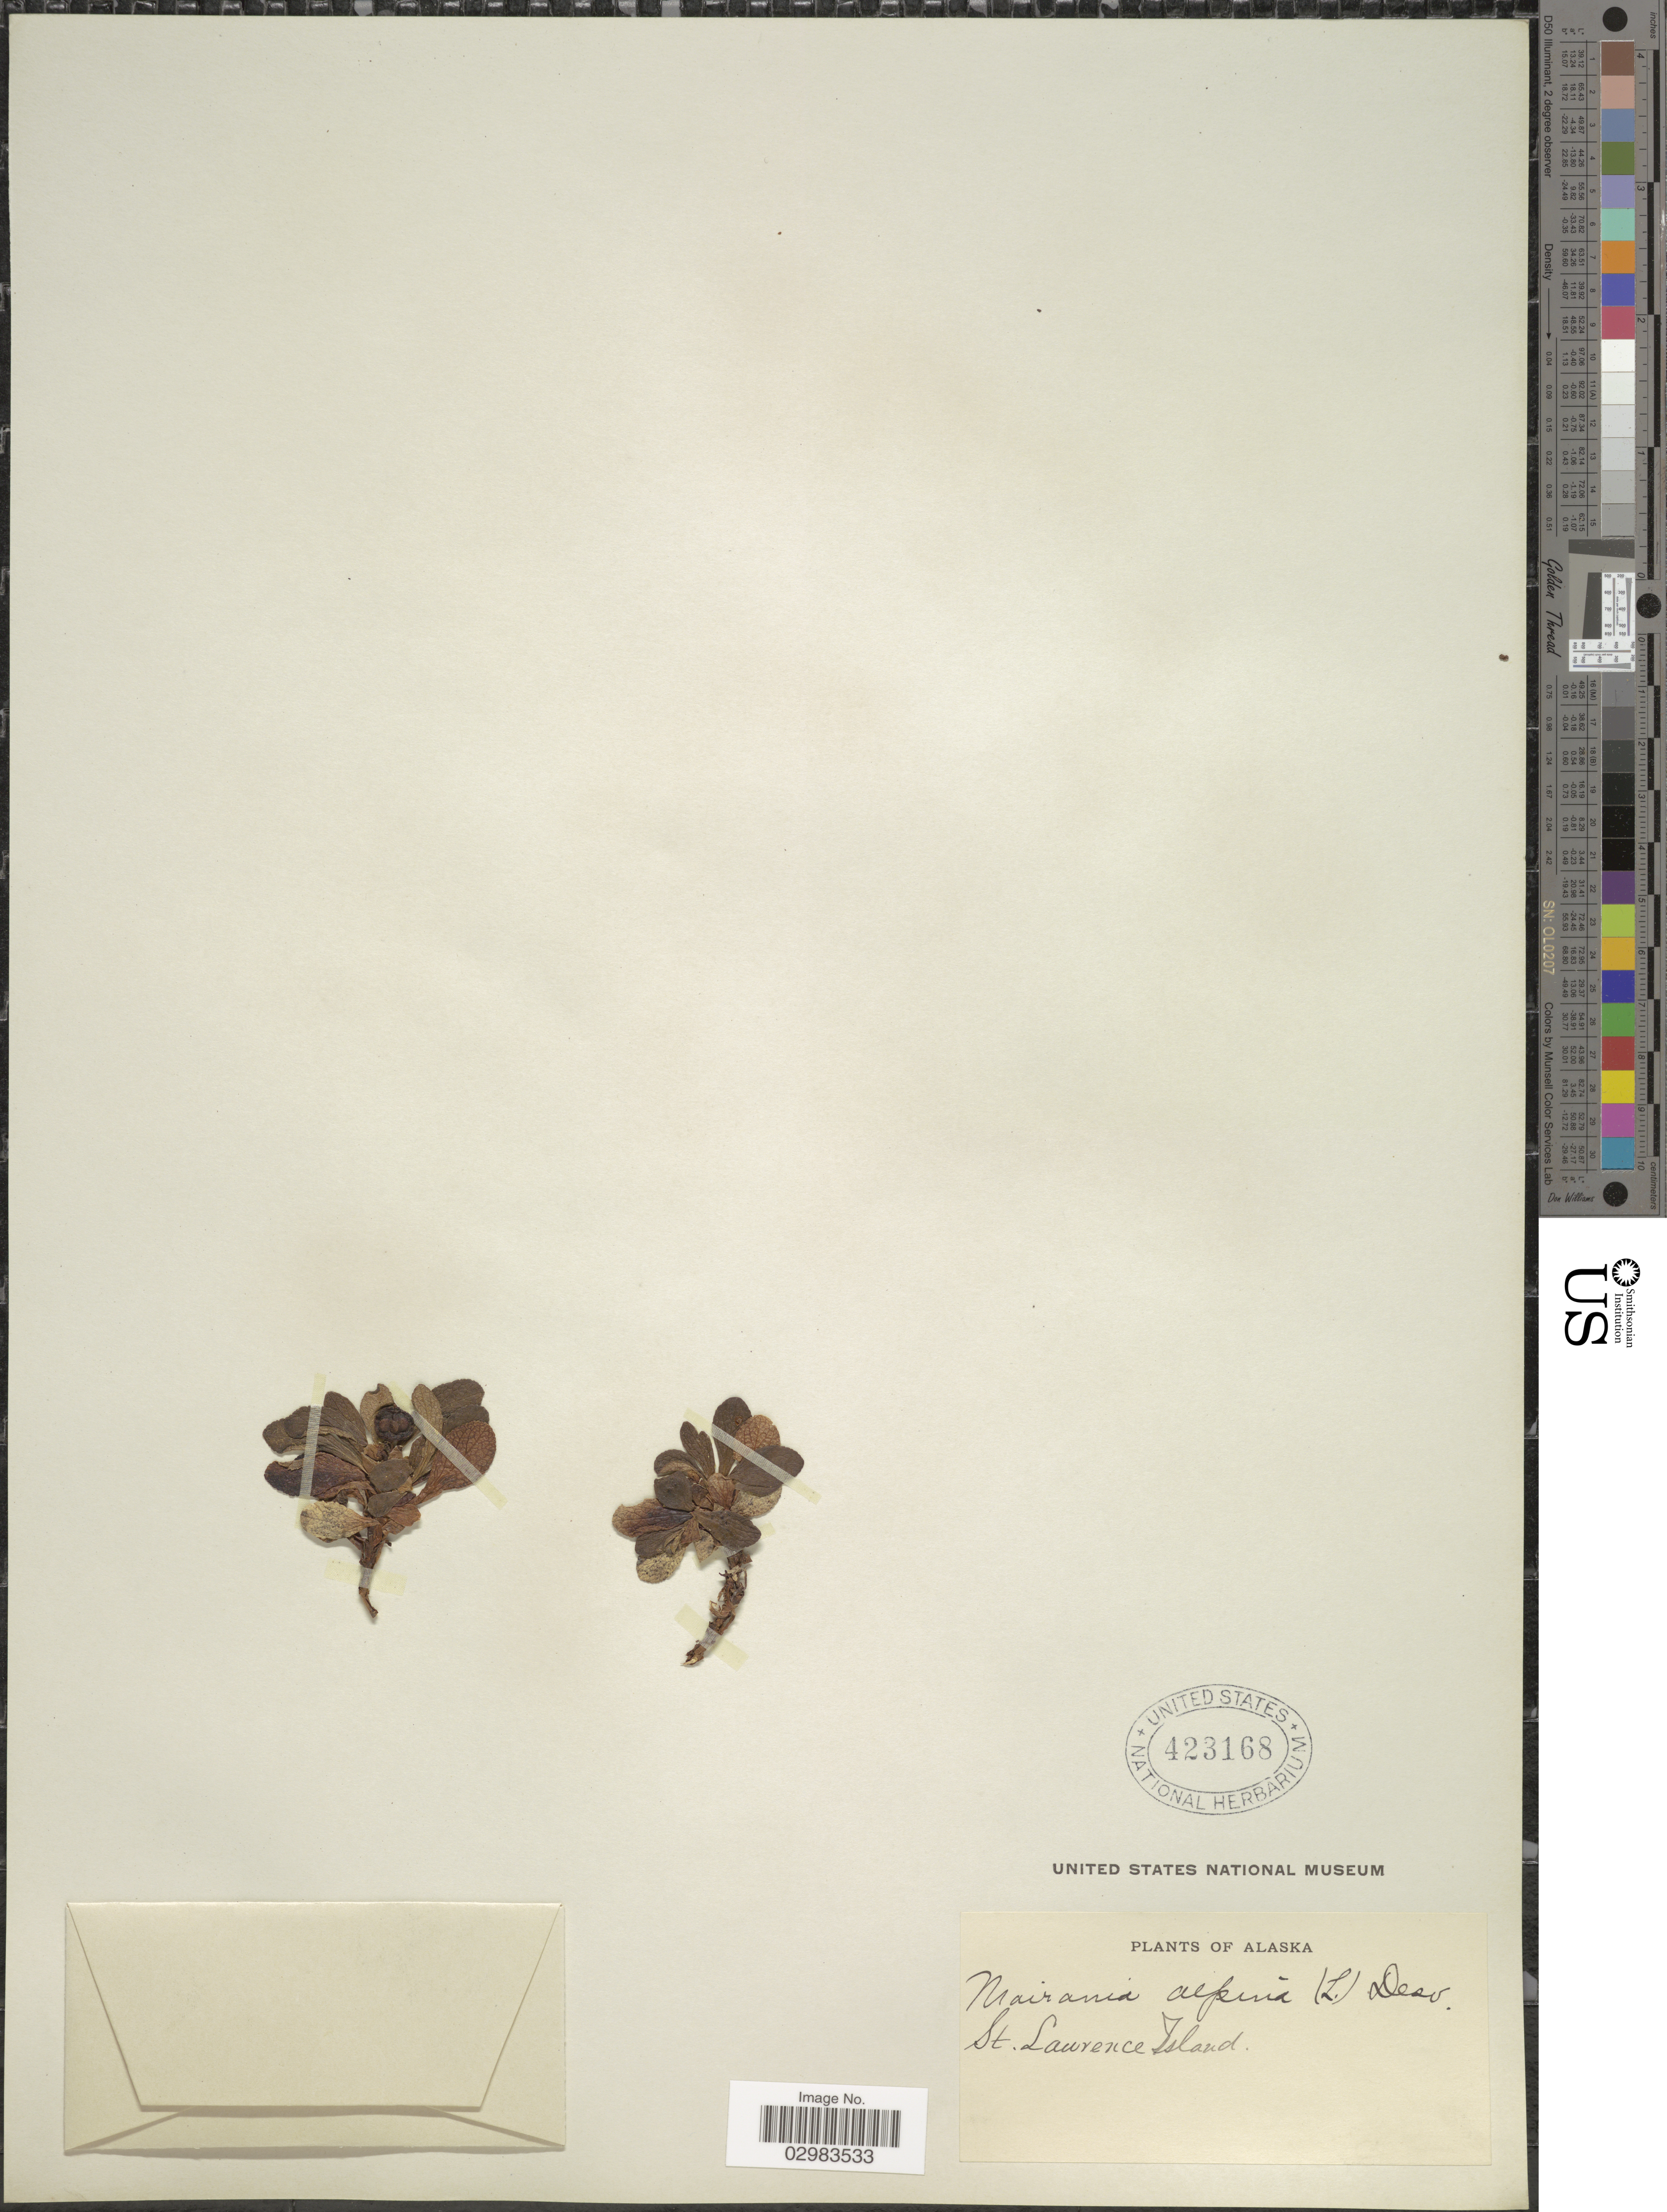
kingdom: Plantae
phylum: Tracheophyta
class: Magnoliopsida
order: Ericales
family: Ericaceae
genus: Arctostaphylos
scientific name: Arctostaphylos alpina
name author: (L.) Spreng.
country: United States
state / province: Alaska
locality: St. Lawrence Island.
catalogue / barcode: US 423168